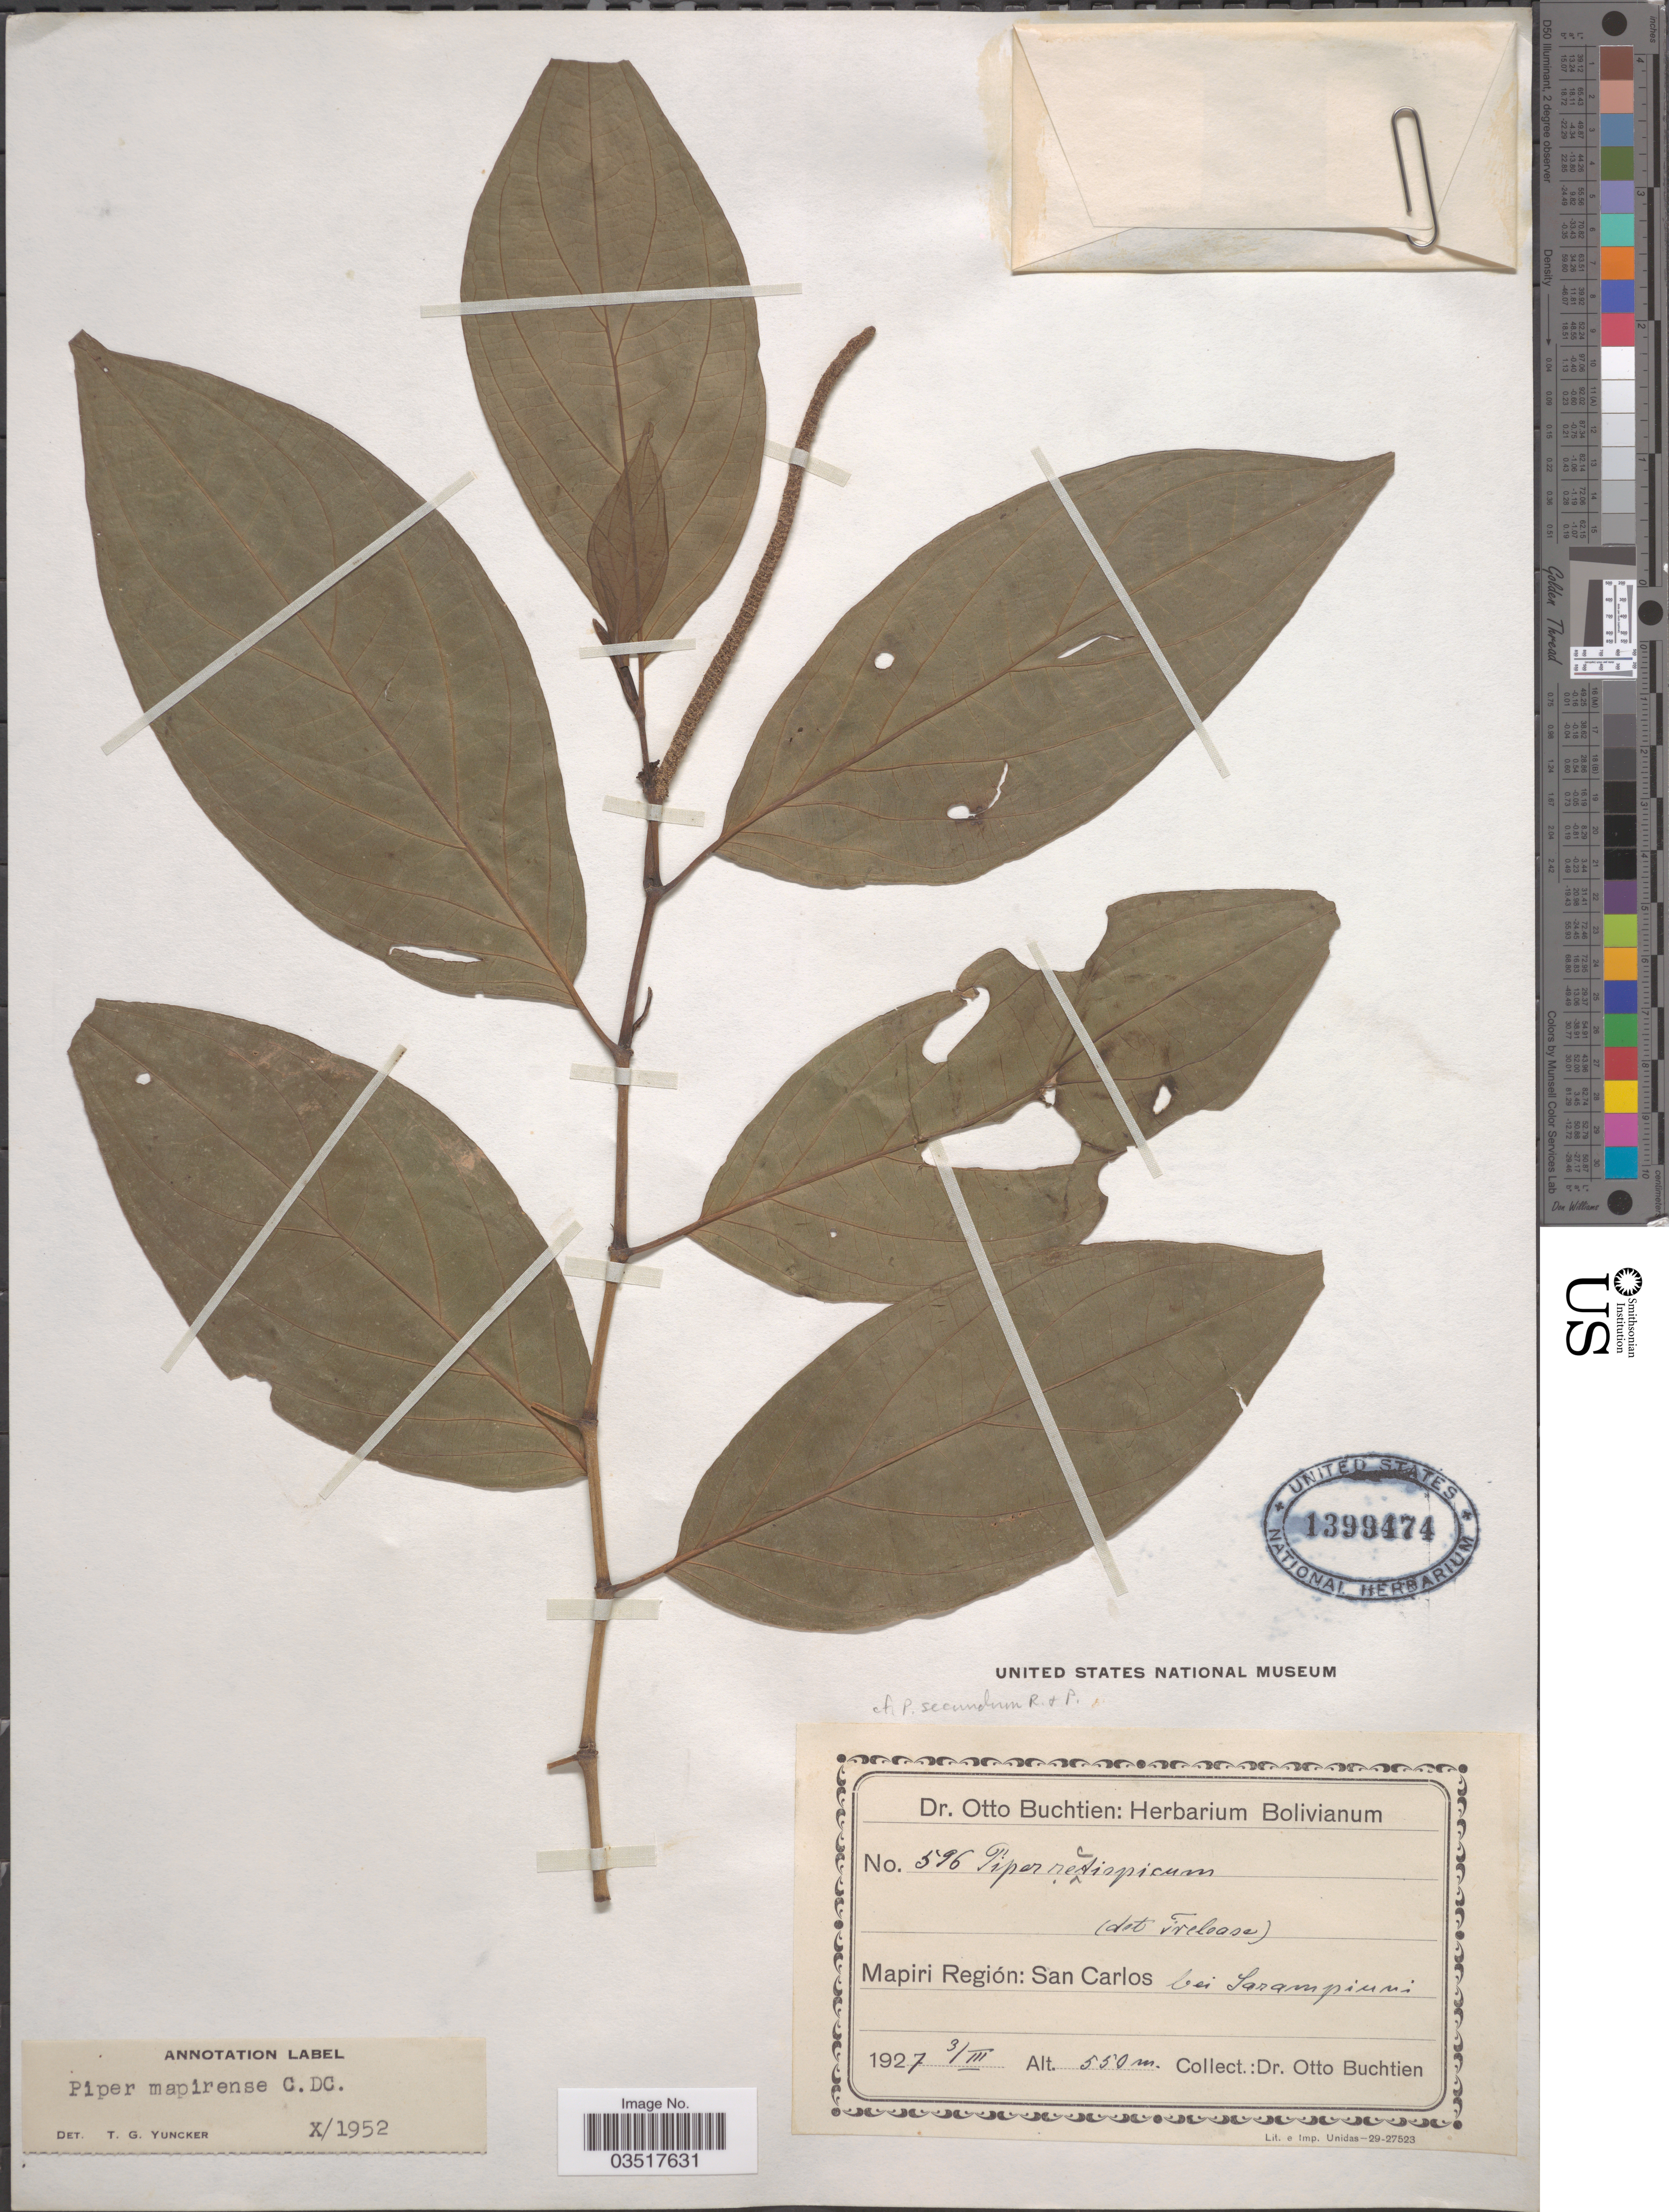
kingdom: Plantae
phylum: Tracheophyta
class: Magnoliopsida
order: Piperales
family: Piperaceae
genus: Piper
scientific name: Piper mapirense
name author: C. DC.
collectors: O. Buchtien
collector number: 596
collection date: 1927-03-03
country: Bolivia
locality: Mapiri Región: San Carlos bei Sarampiuni.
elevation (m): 550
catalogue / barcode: US 1399474